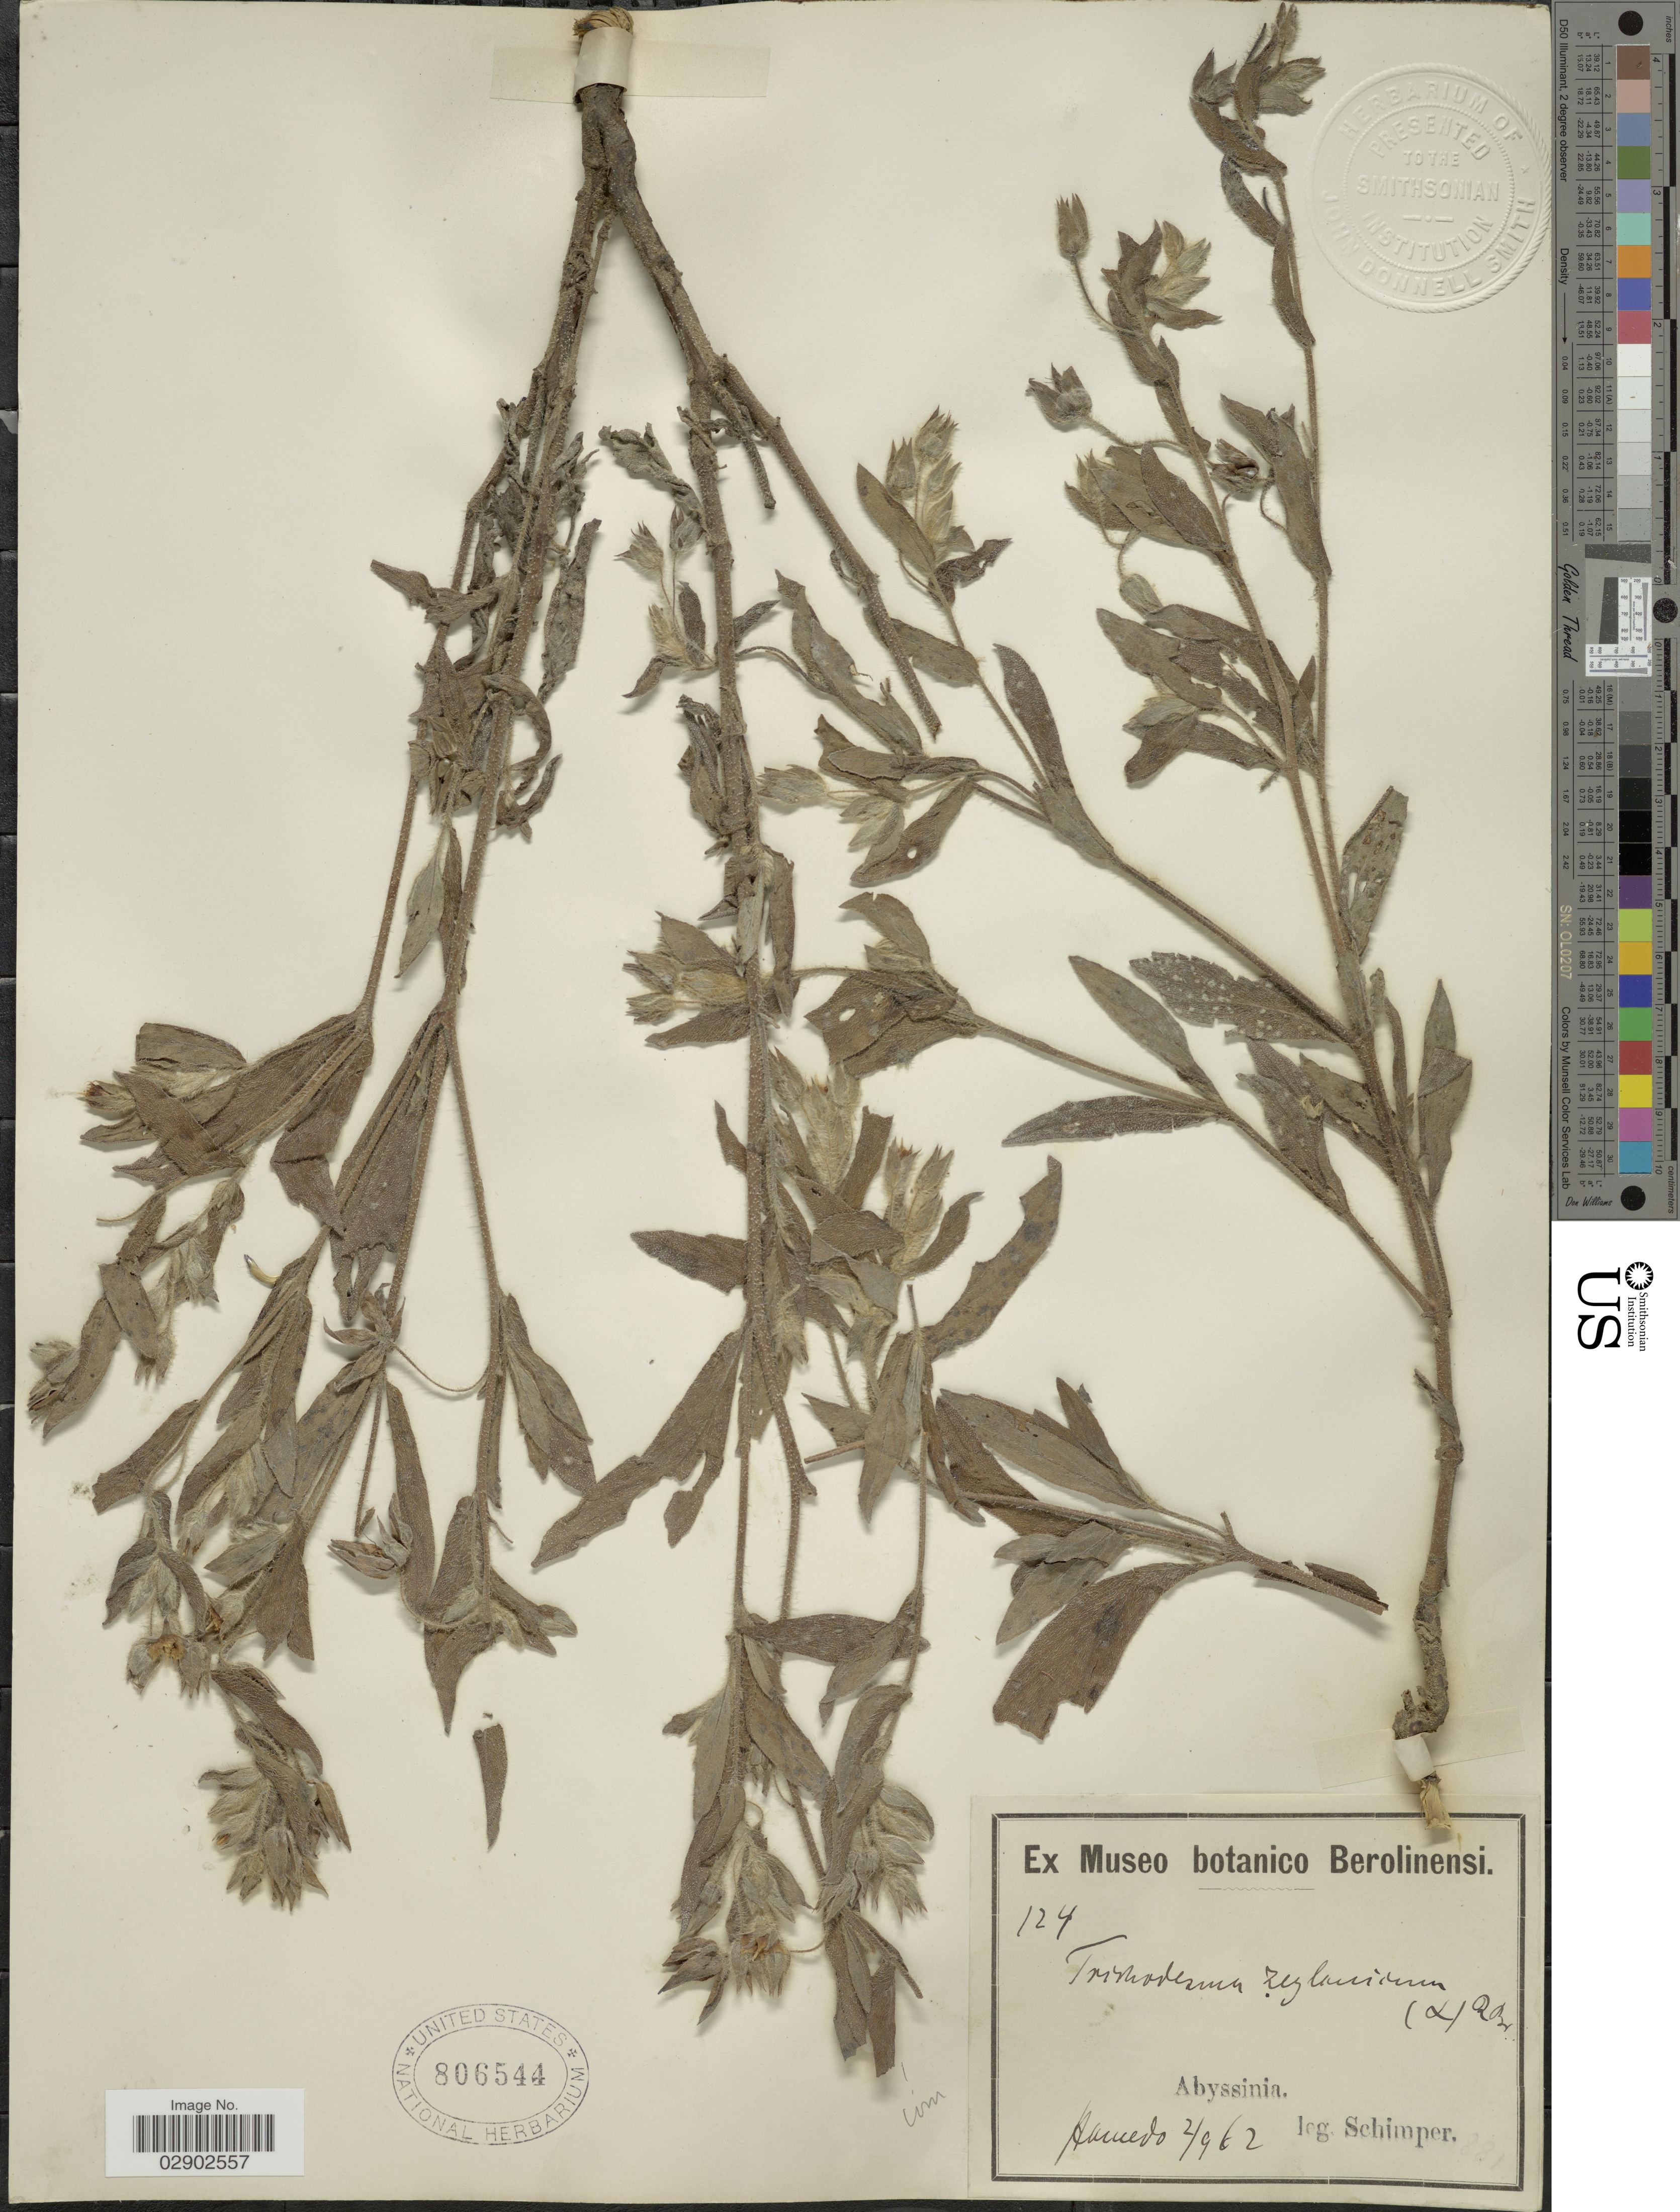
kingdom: Plantae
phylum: Tracheophyta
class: Magnoliopsida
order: Boraginales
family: Boraginaceae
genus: Trichodesma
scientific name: Trichodesma zeylanicum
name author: (Burm. f.) R. Br.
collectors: -. Schimper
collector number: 124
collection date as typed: Transcribed d/m/y: 2/9/62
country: Eritrea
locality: Abyssinia.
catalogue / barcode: US 806544